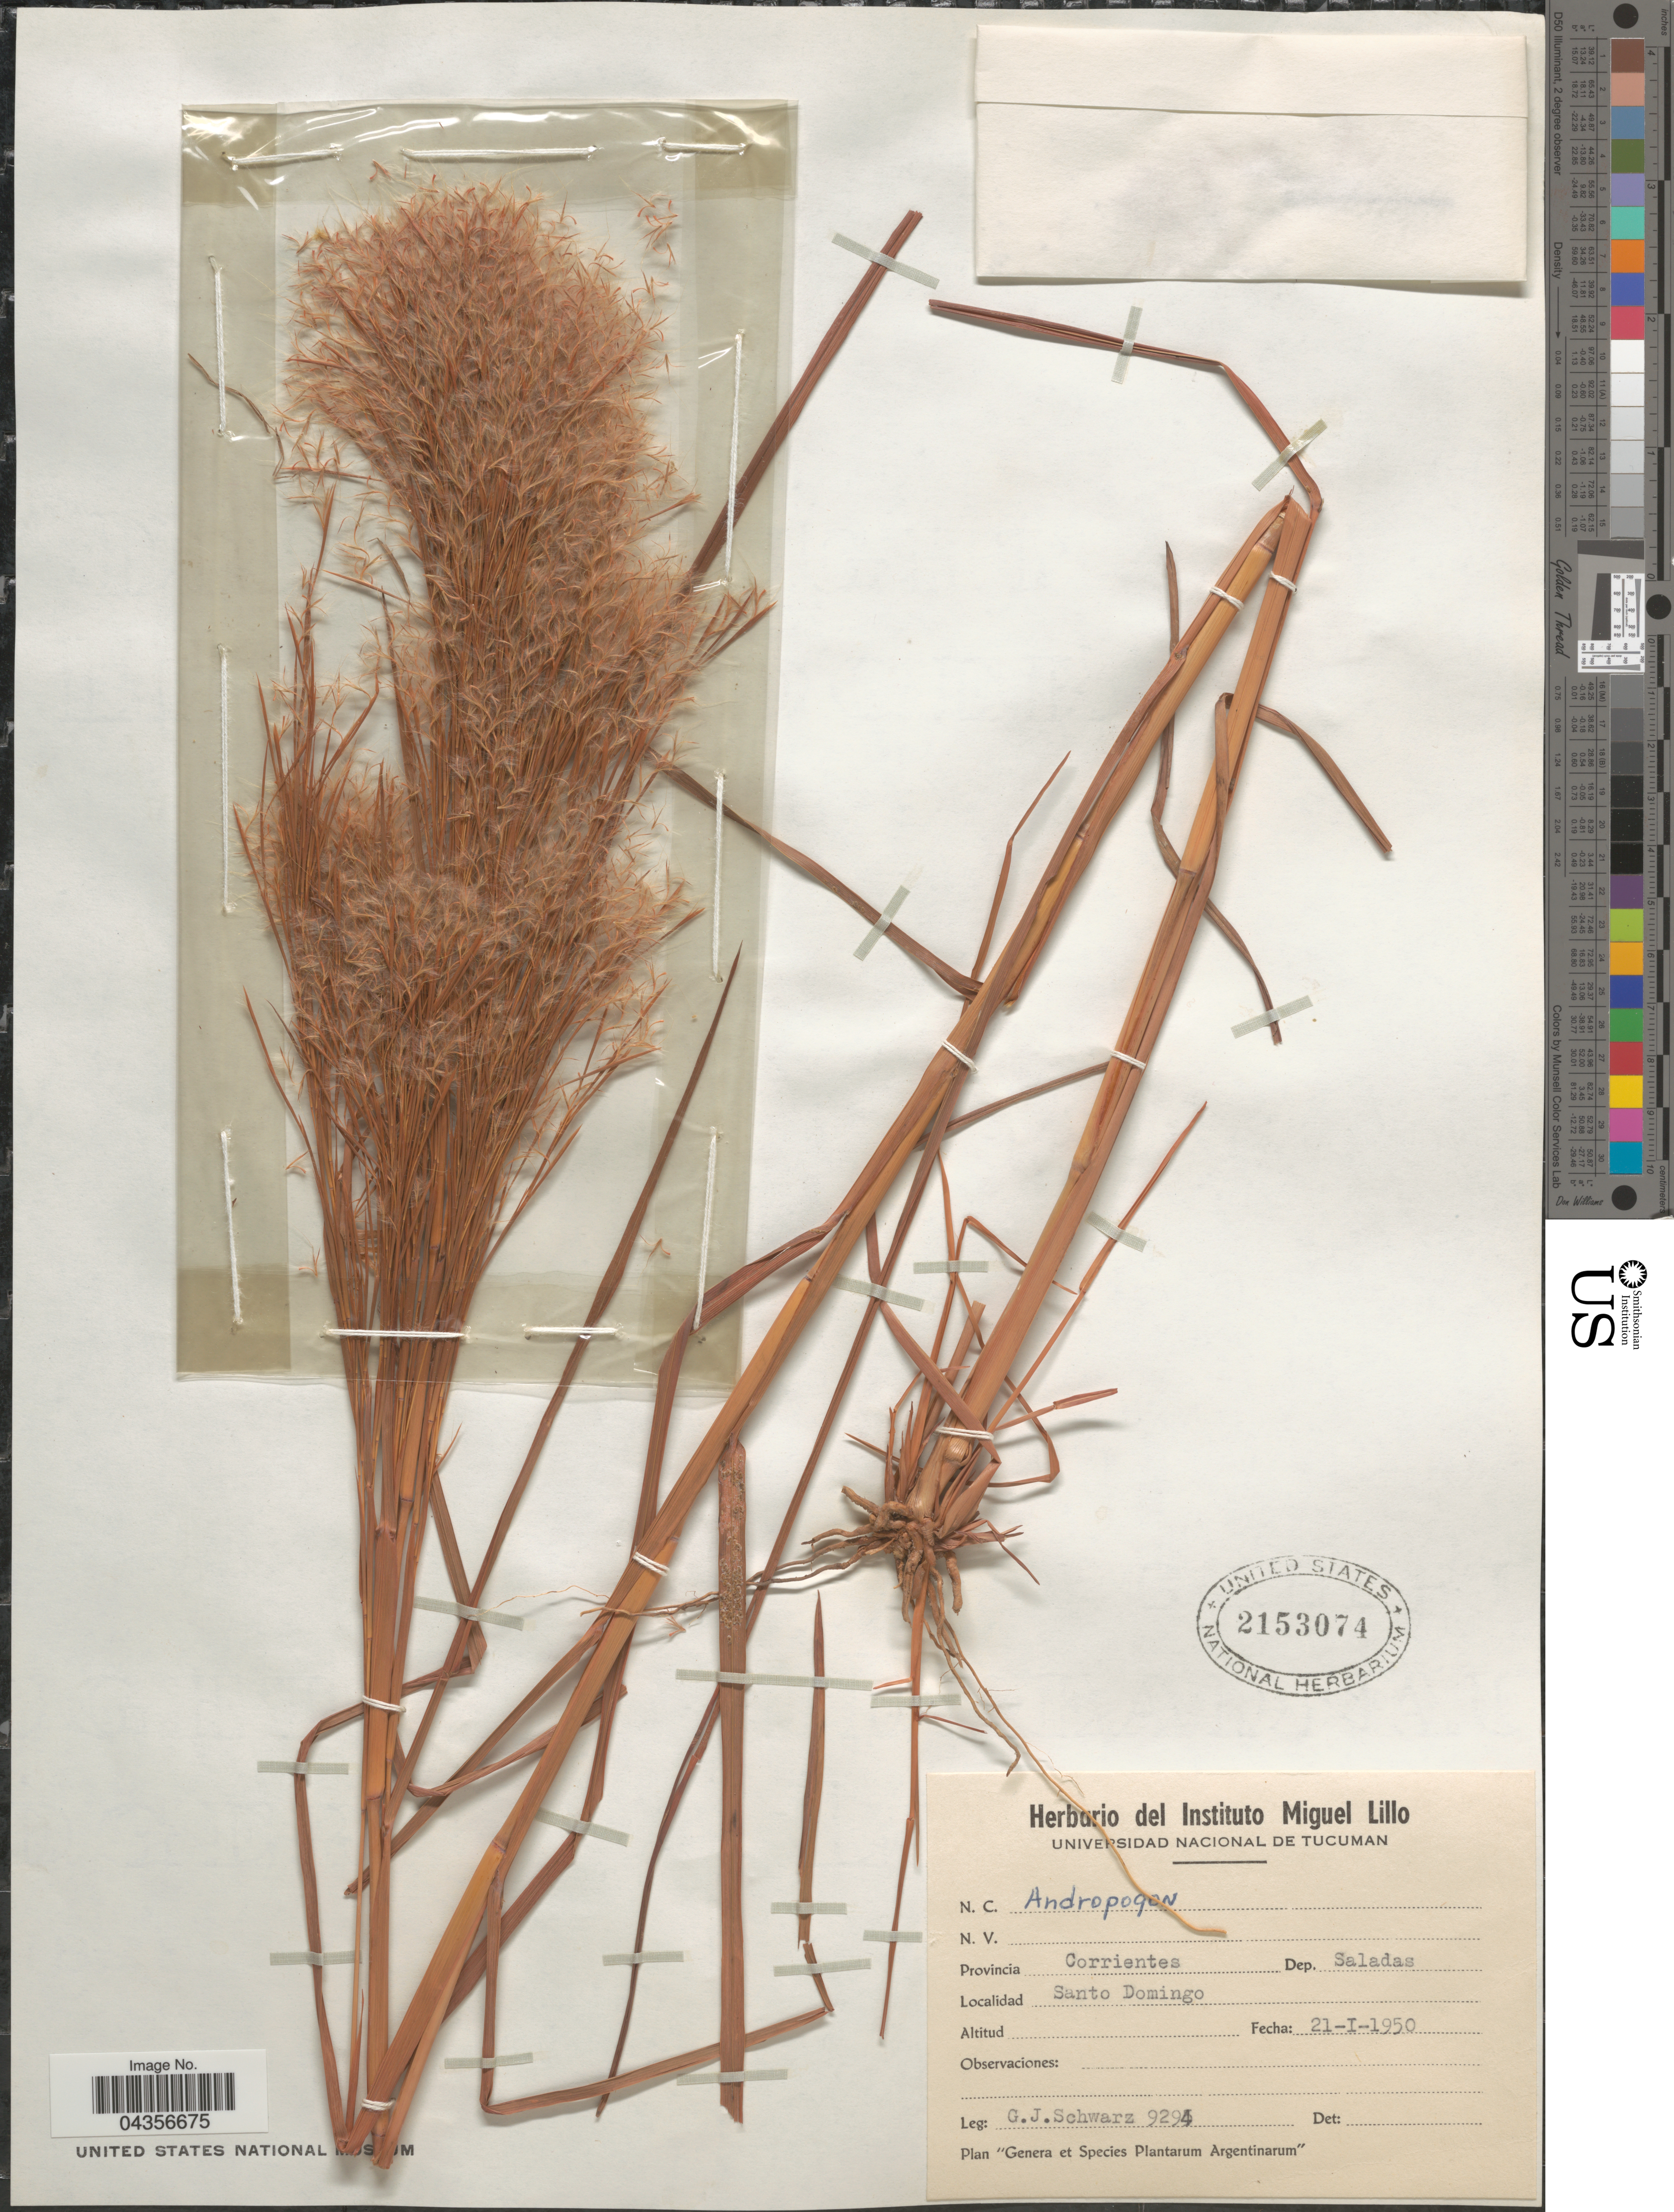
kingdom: Plantae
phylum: Tracheophyta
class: Liliopsida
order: Poales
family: Poaceae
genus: Schizachyrium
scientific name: Schizachyrium microstachyum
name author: (Desv. ex Ham.) Roseng. et al.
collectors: G. J. Schwarz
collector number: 9294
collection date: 1950-01-21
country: Argentina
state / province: Corrientes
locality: Provincia Corrientes. Dep. Saladas. Santo Domingo.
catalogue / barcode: US 2153074